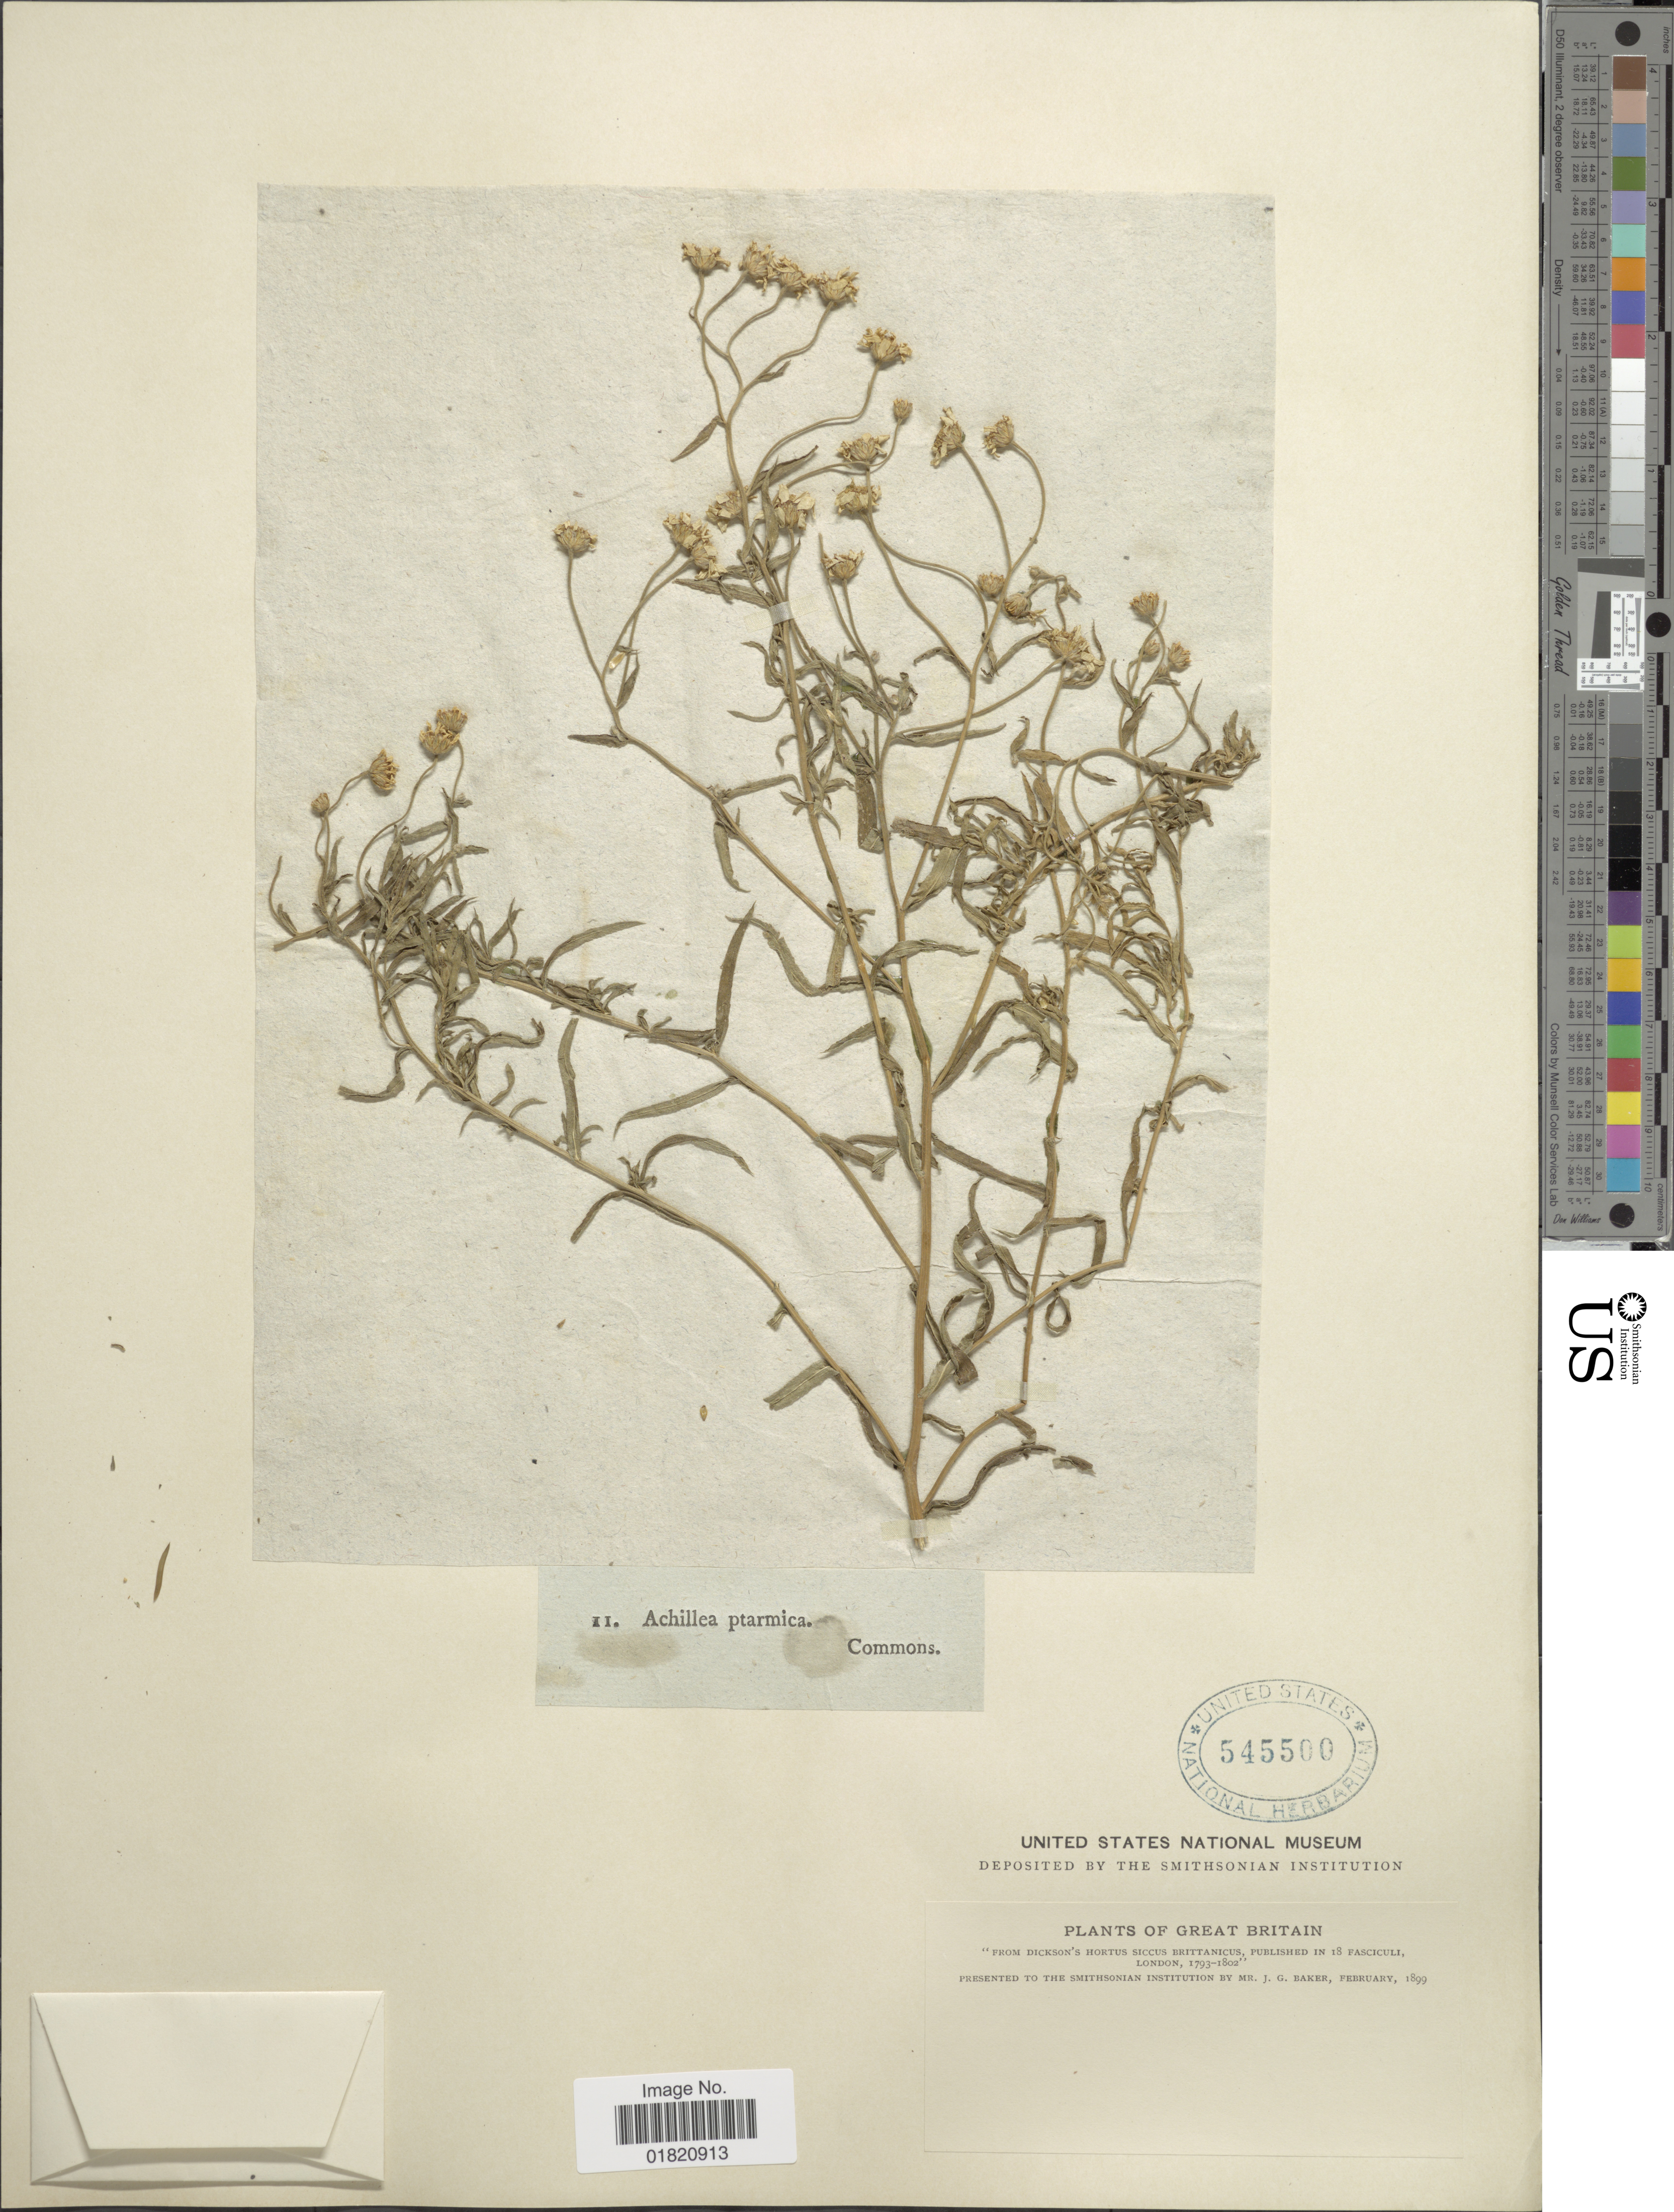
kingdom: Plantae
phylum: Tracheophyta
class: Magnoliopsida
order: Asterales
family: Asteraceae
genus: Achillea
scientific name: Achillea ptarmica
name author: L.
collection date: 1793/1802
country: United Kingdom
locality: Great Britain.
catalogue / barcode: US 545500